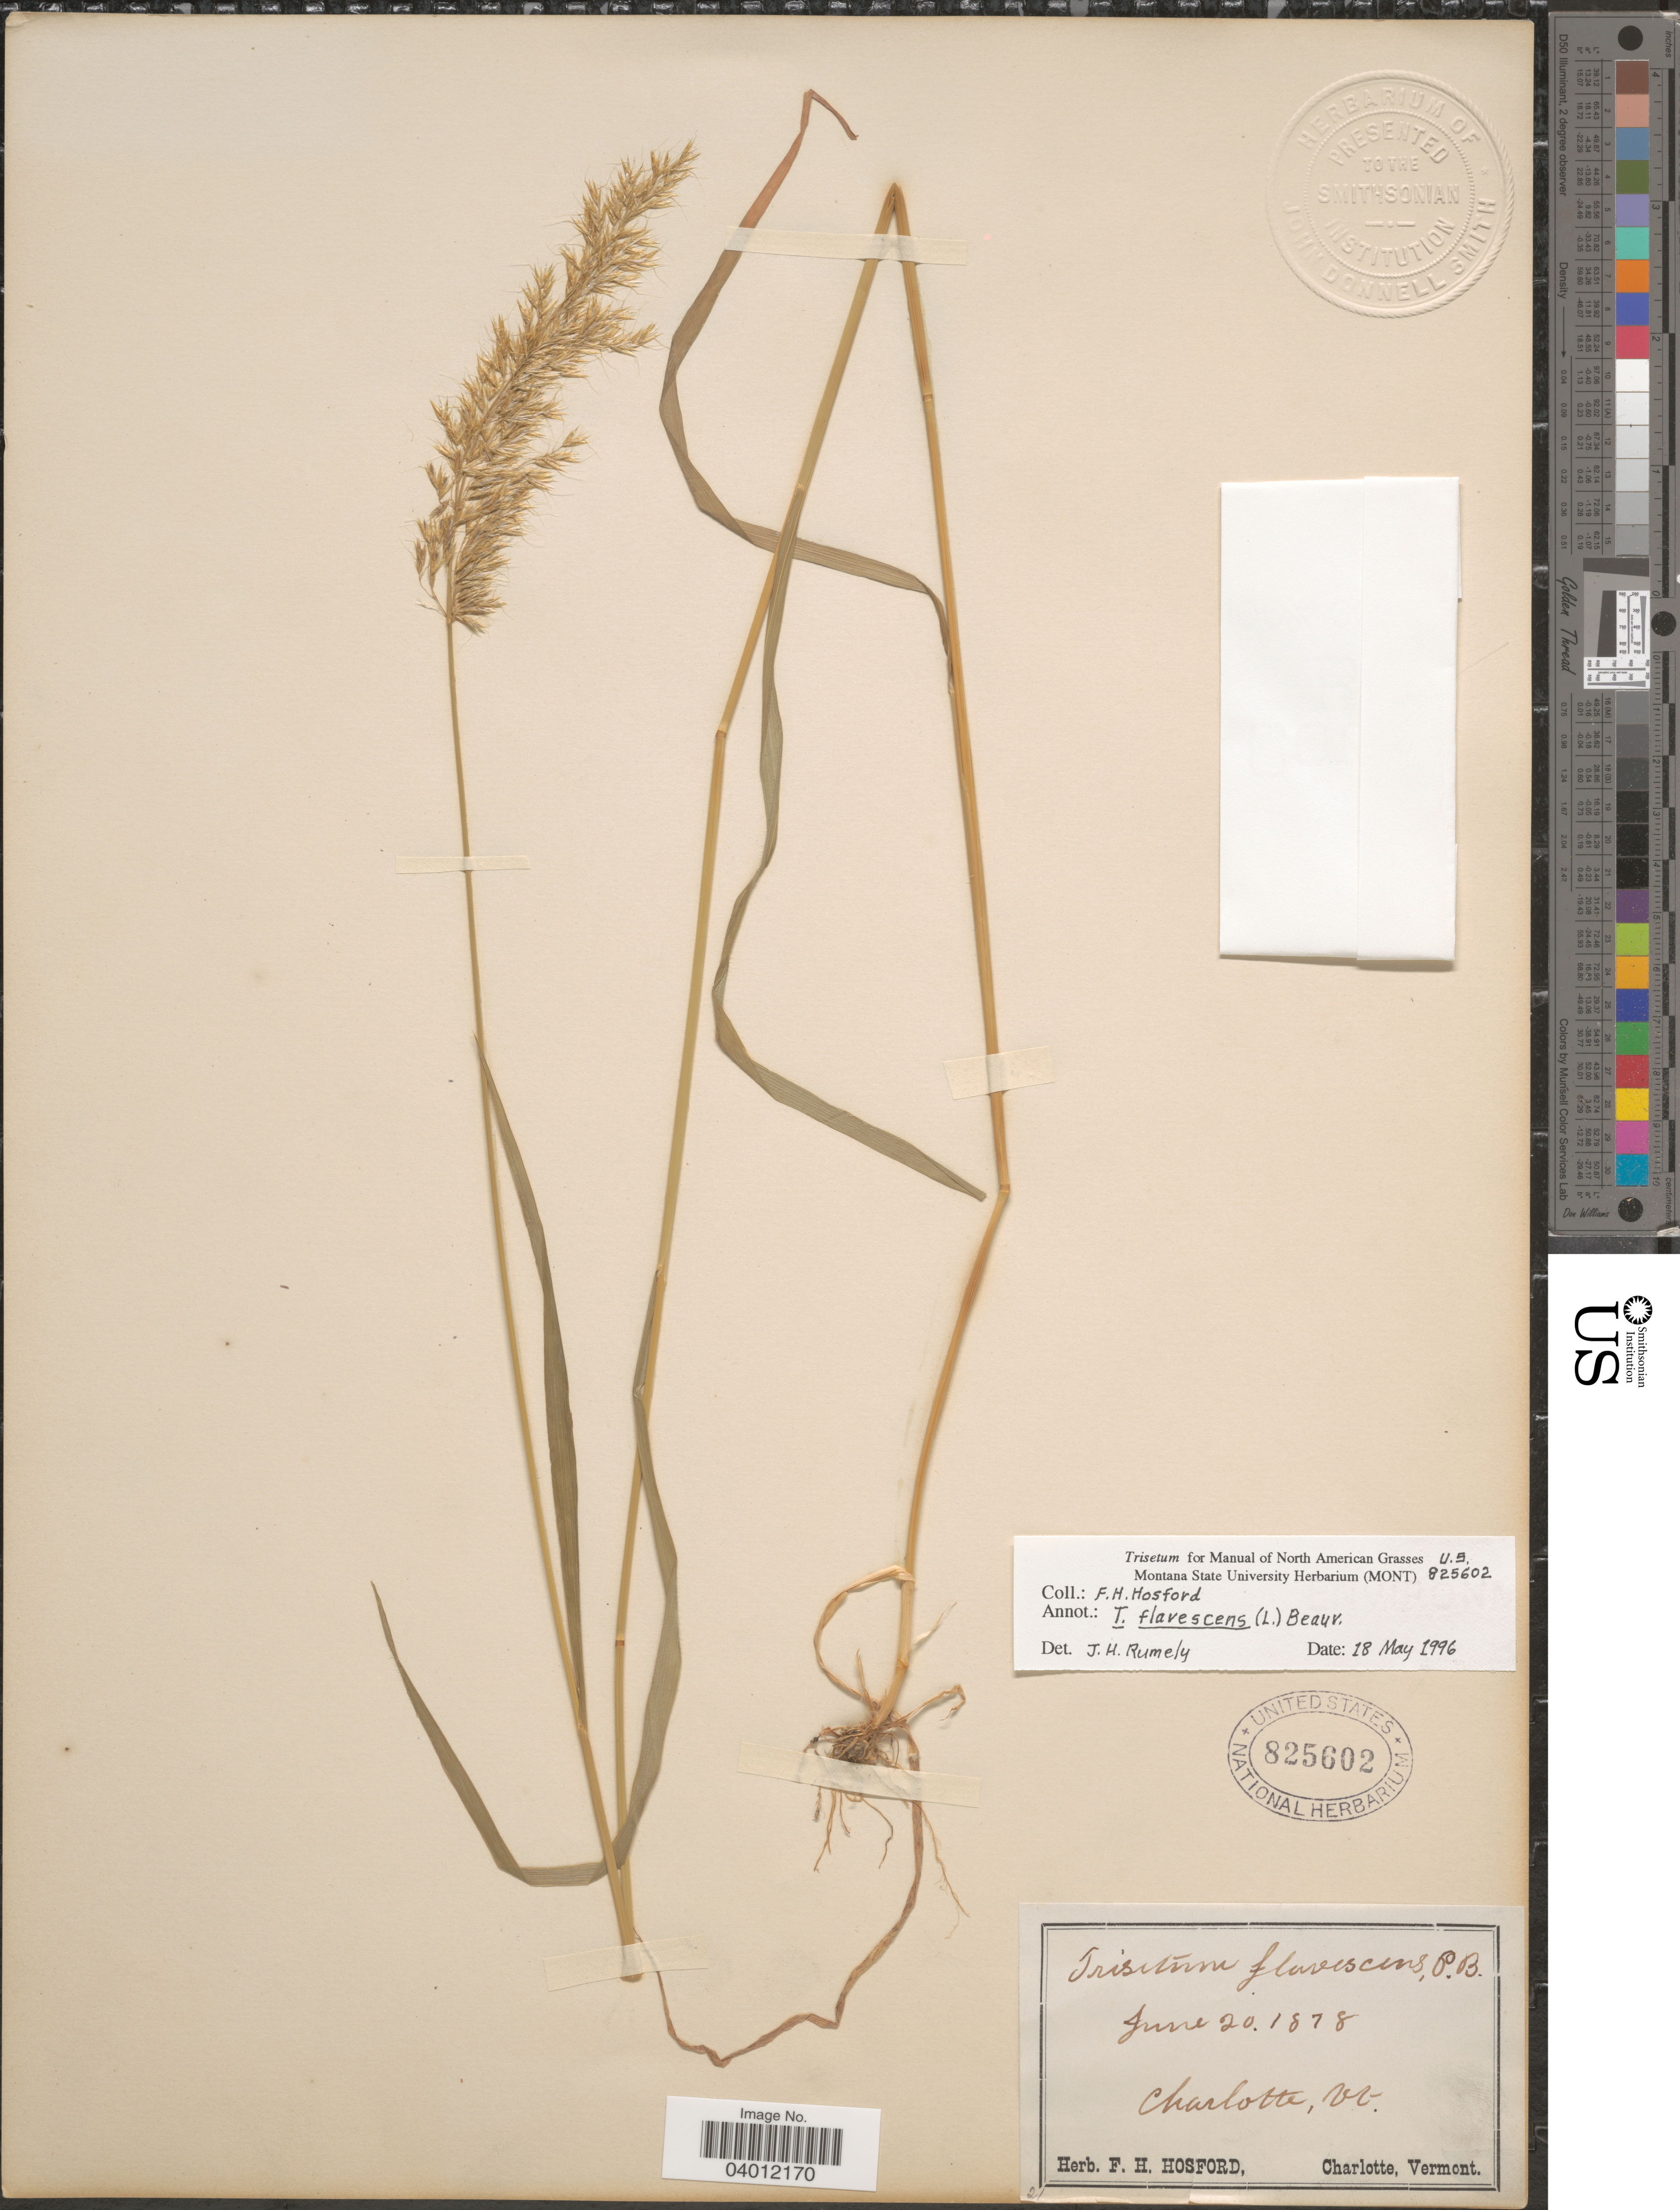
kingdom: Plantae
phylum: Tracheophyta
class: Liliopsida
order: Poales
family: Poaceae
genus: Trisetum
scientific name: Trisetum flavescens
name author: (L.) P. Beauv.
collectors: ex herb. F. H. Hosford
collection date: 1878-06-20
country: United States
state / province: Vermont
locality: Charlotte.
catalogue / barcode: US 825602